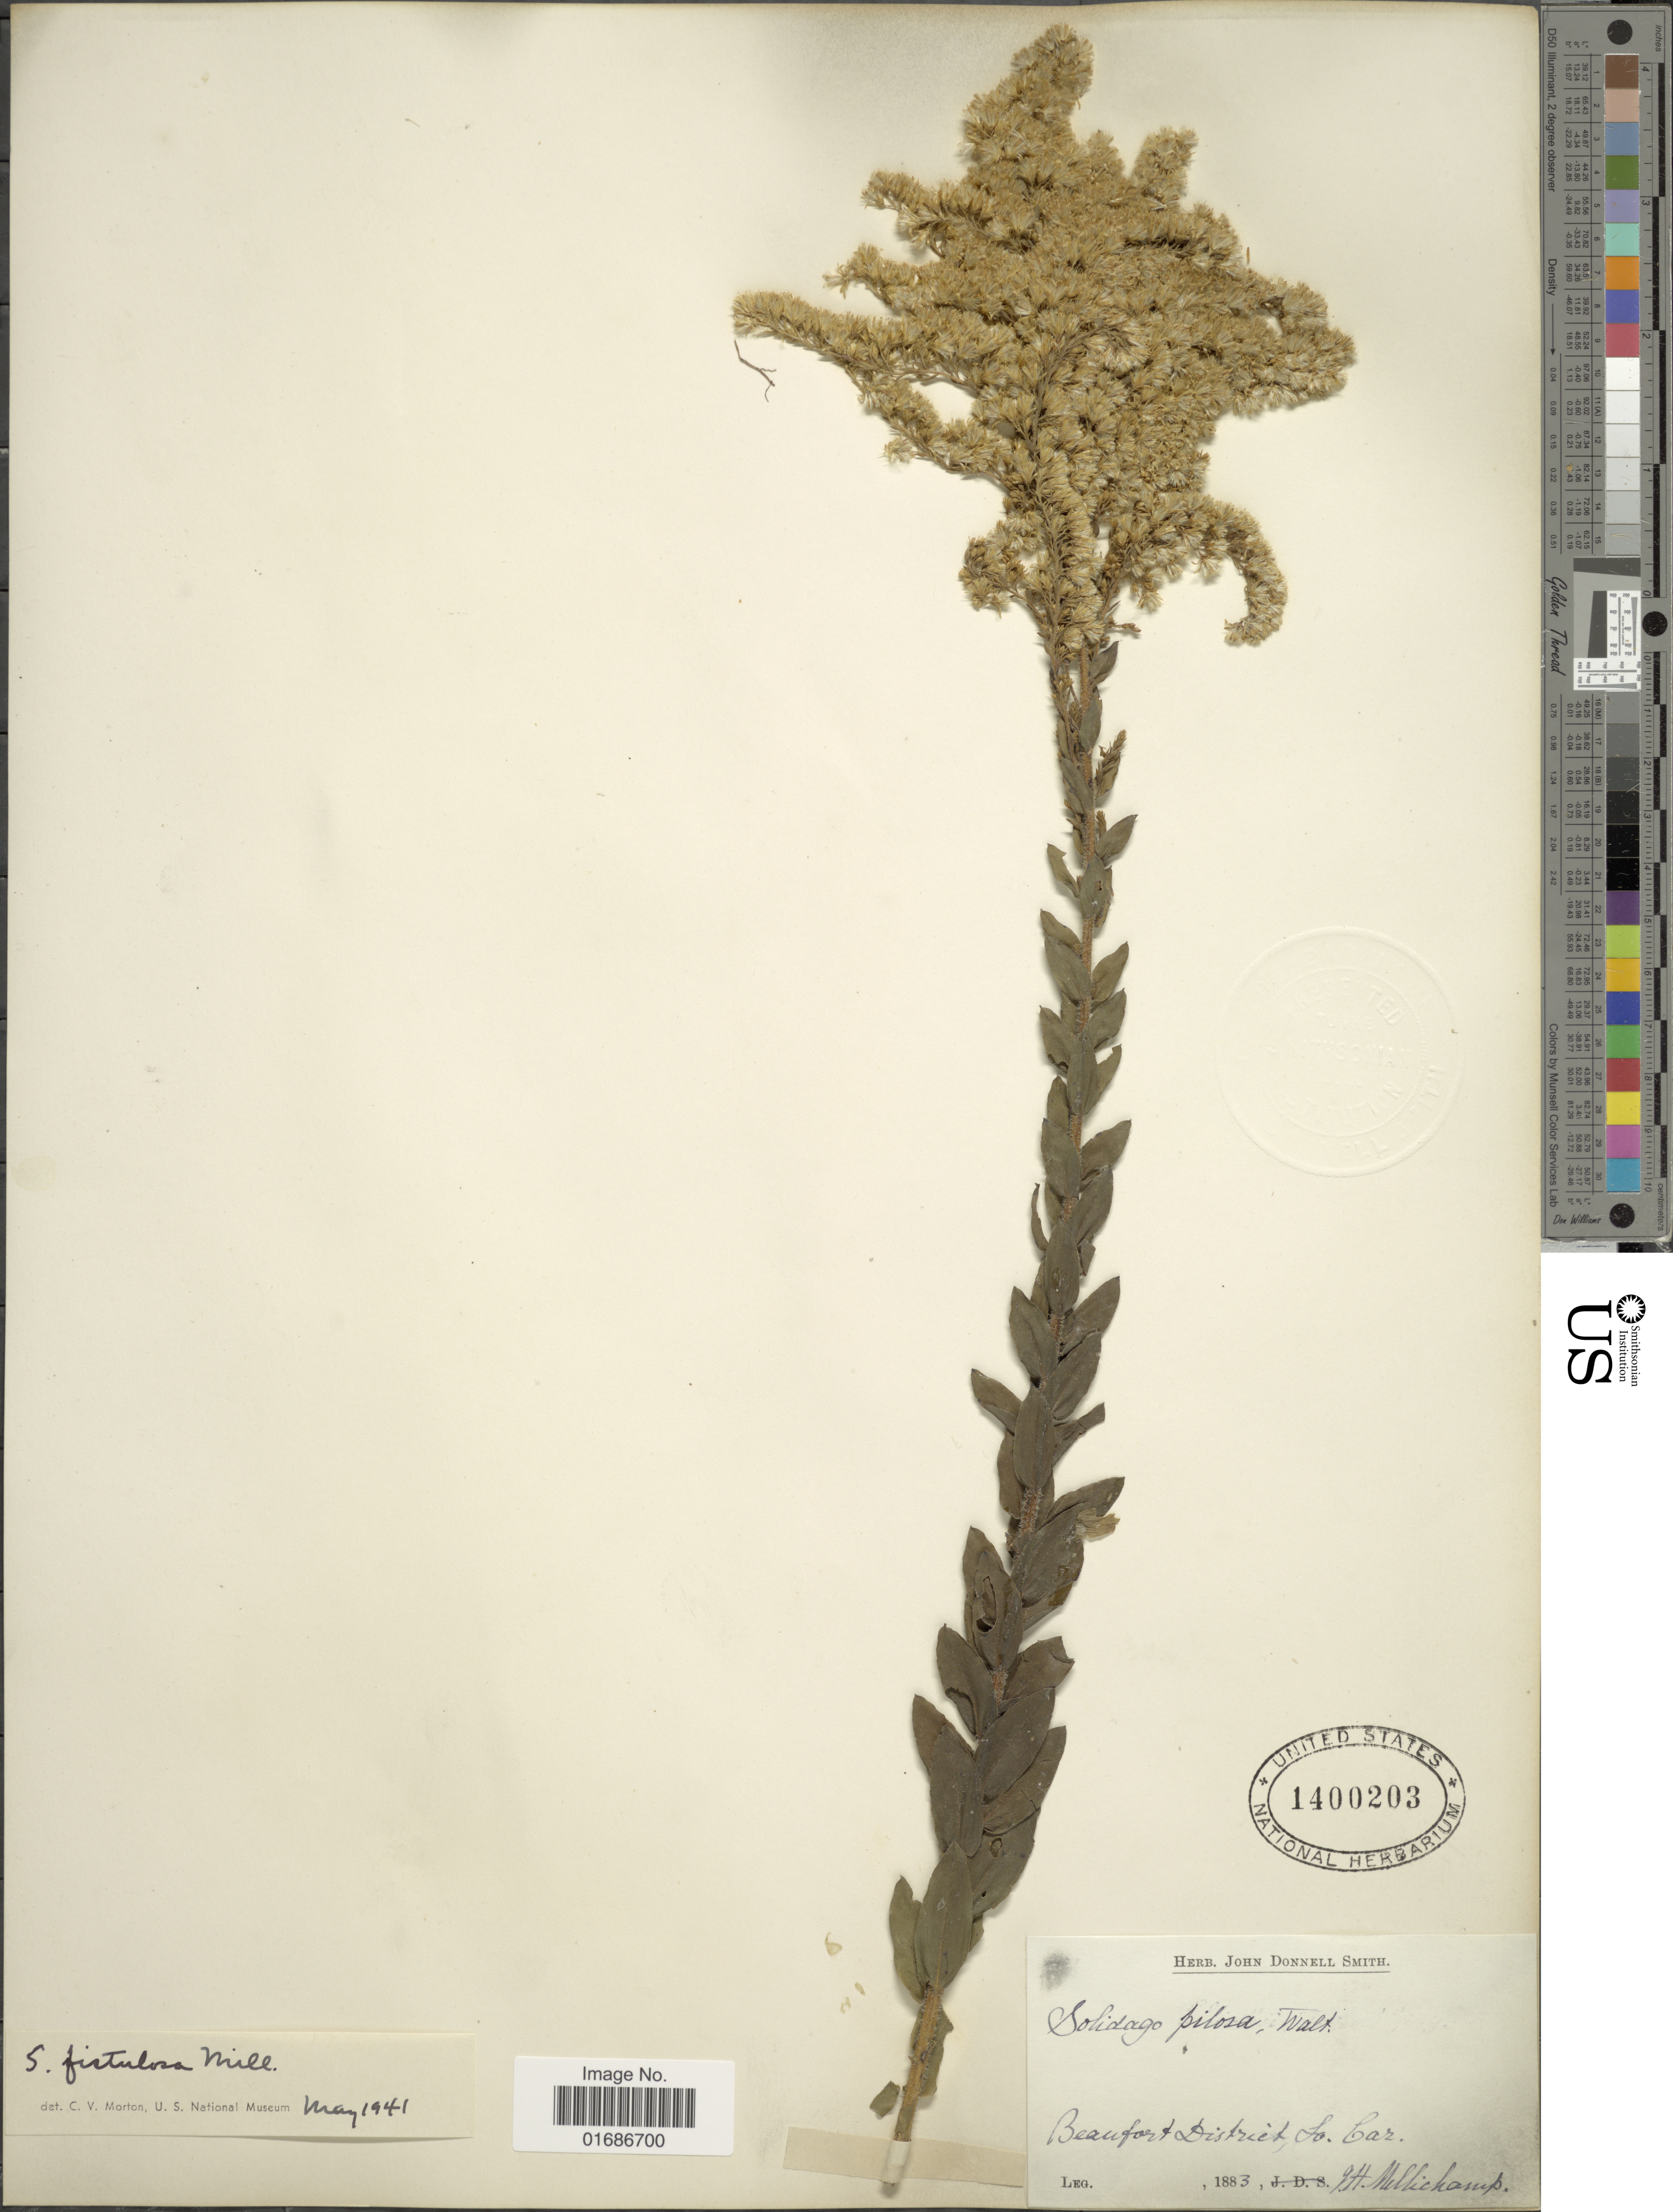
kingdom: Plantae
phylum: Tracheophyta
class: Magnoliopsida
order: Asterales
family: Asteraceae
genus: Solidago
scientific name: Solidago fistulosa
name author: Mill.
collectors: J. H. Mellichamp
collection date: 1883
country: United States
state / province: Louisiana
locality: Beaufort District, La, Car.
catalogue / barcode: US 1400203